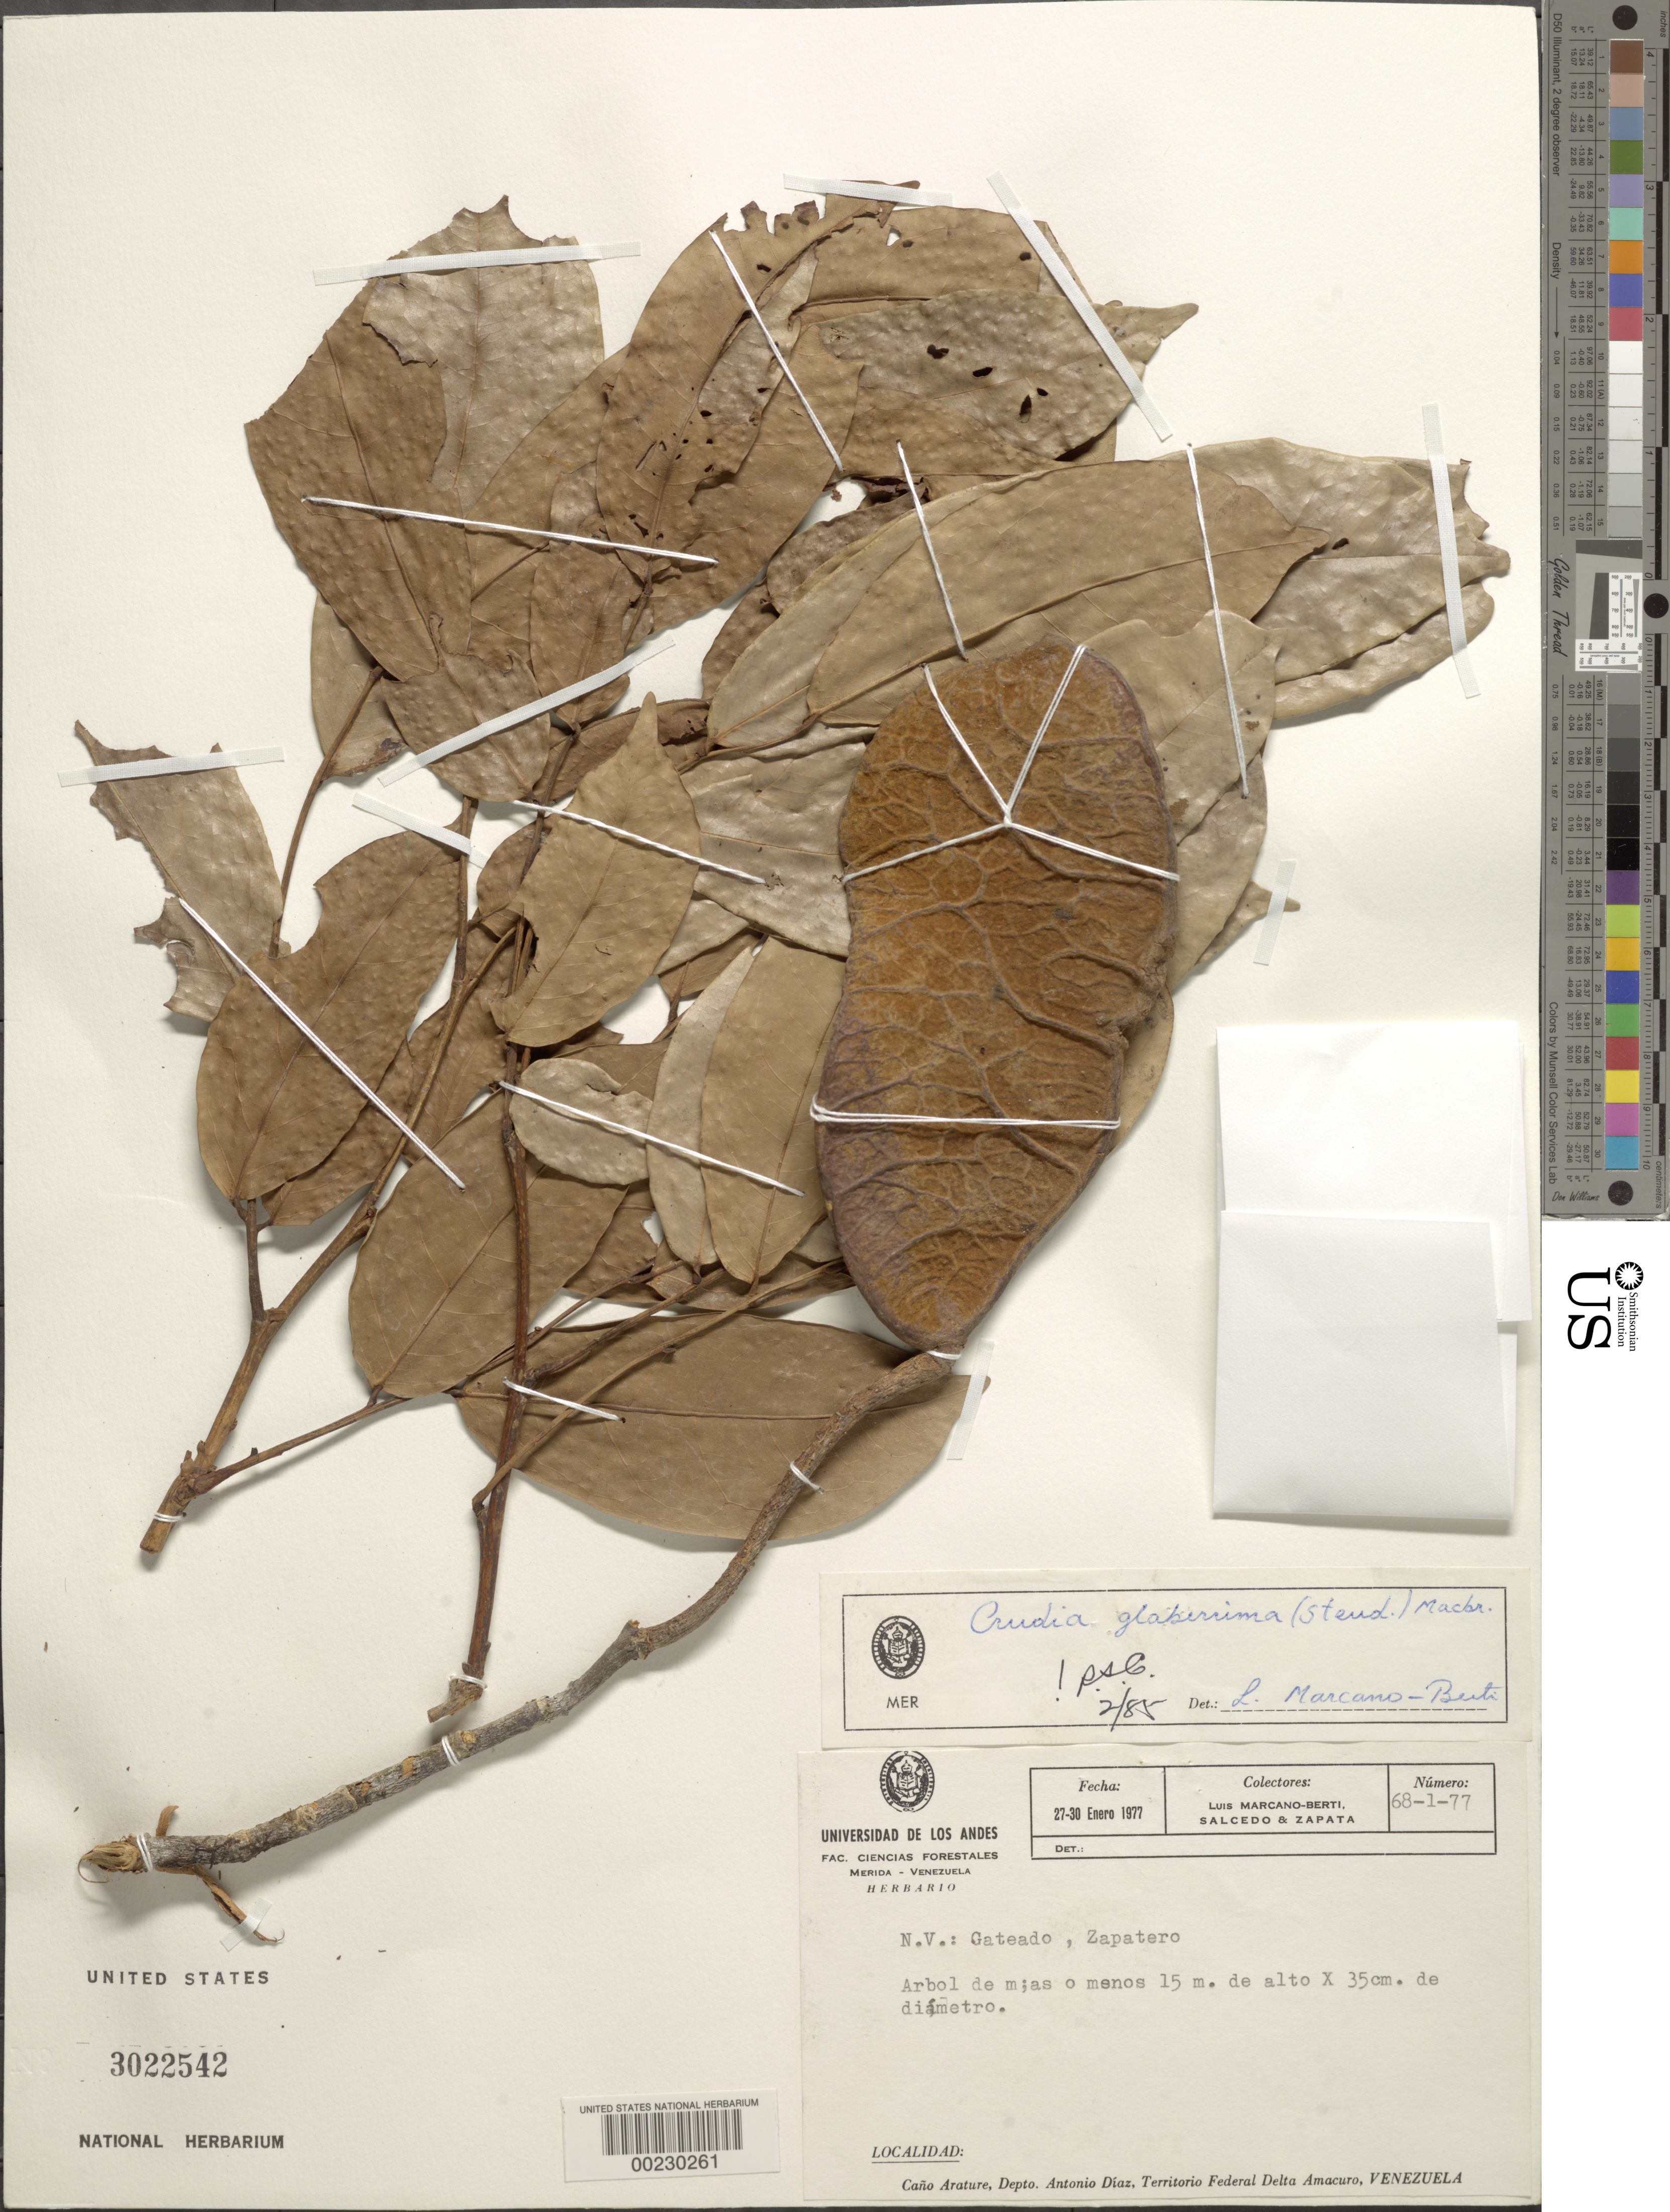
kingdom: Plantae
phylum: Tracheophyta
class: Magnoliopsida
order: Fabales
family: Fabaceae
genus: Crudia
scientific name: Crudia glaberrima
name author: (Steud.) J.F. Macbr.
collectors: L. Marcano-Berti, P. Salcedo & -. Zapata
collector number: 68-1-77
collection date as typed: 27 Jan 1977 to 30 Jan 1977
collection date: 1977-01-27/1977-01-30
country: Venezuela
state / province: Delta Amacuro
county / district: Antonio Diaz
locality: Cano arature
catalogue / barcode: US 3022542